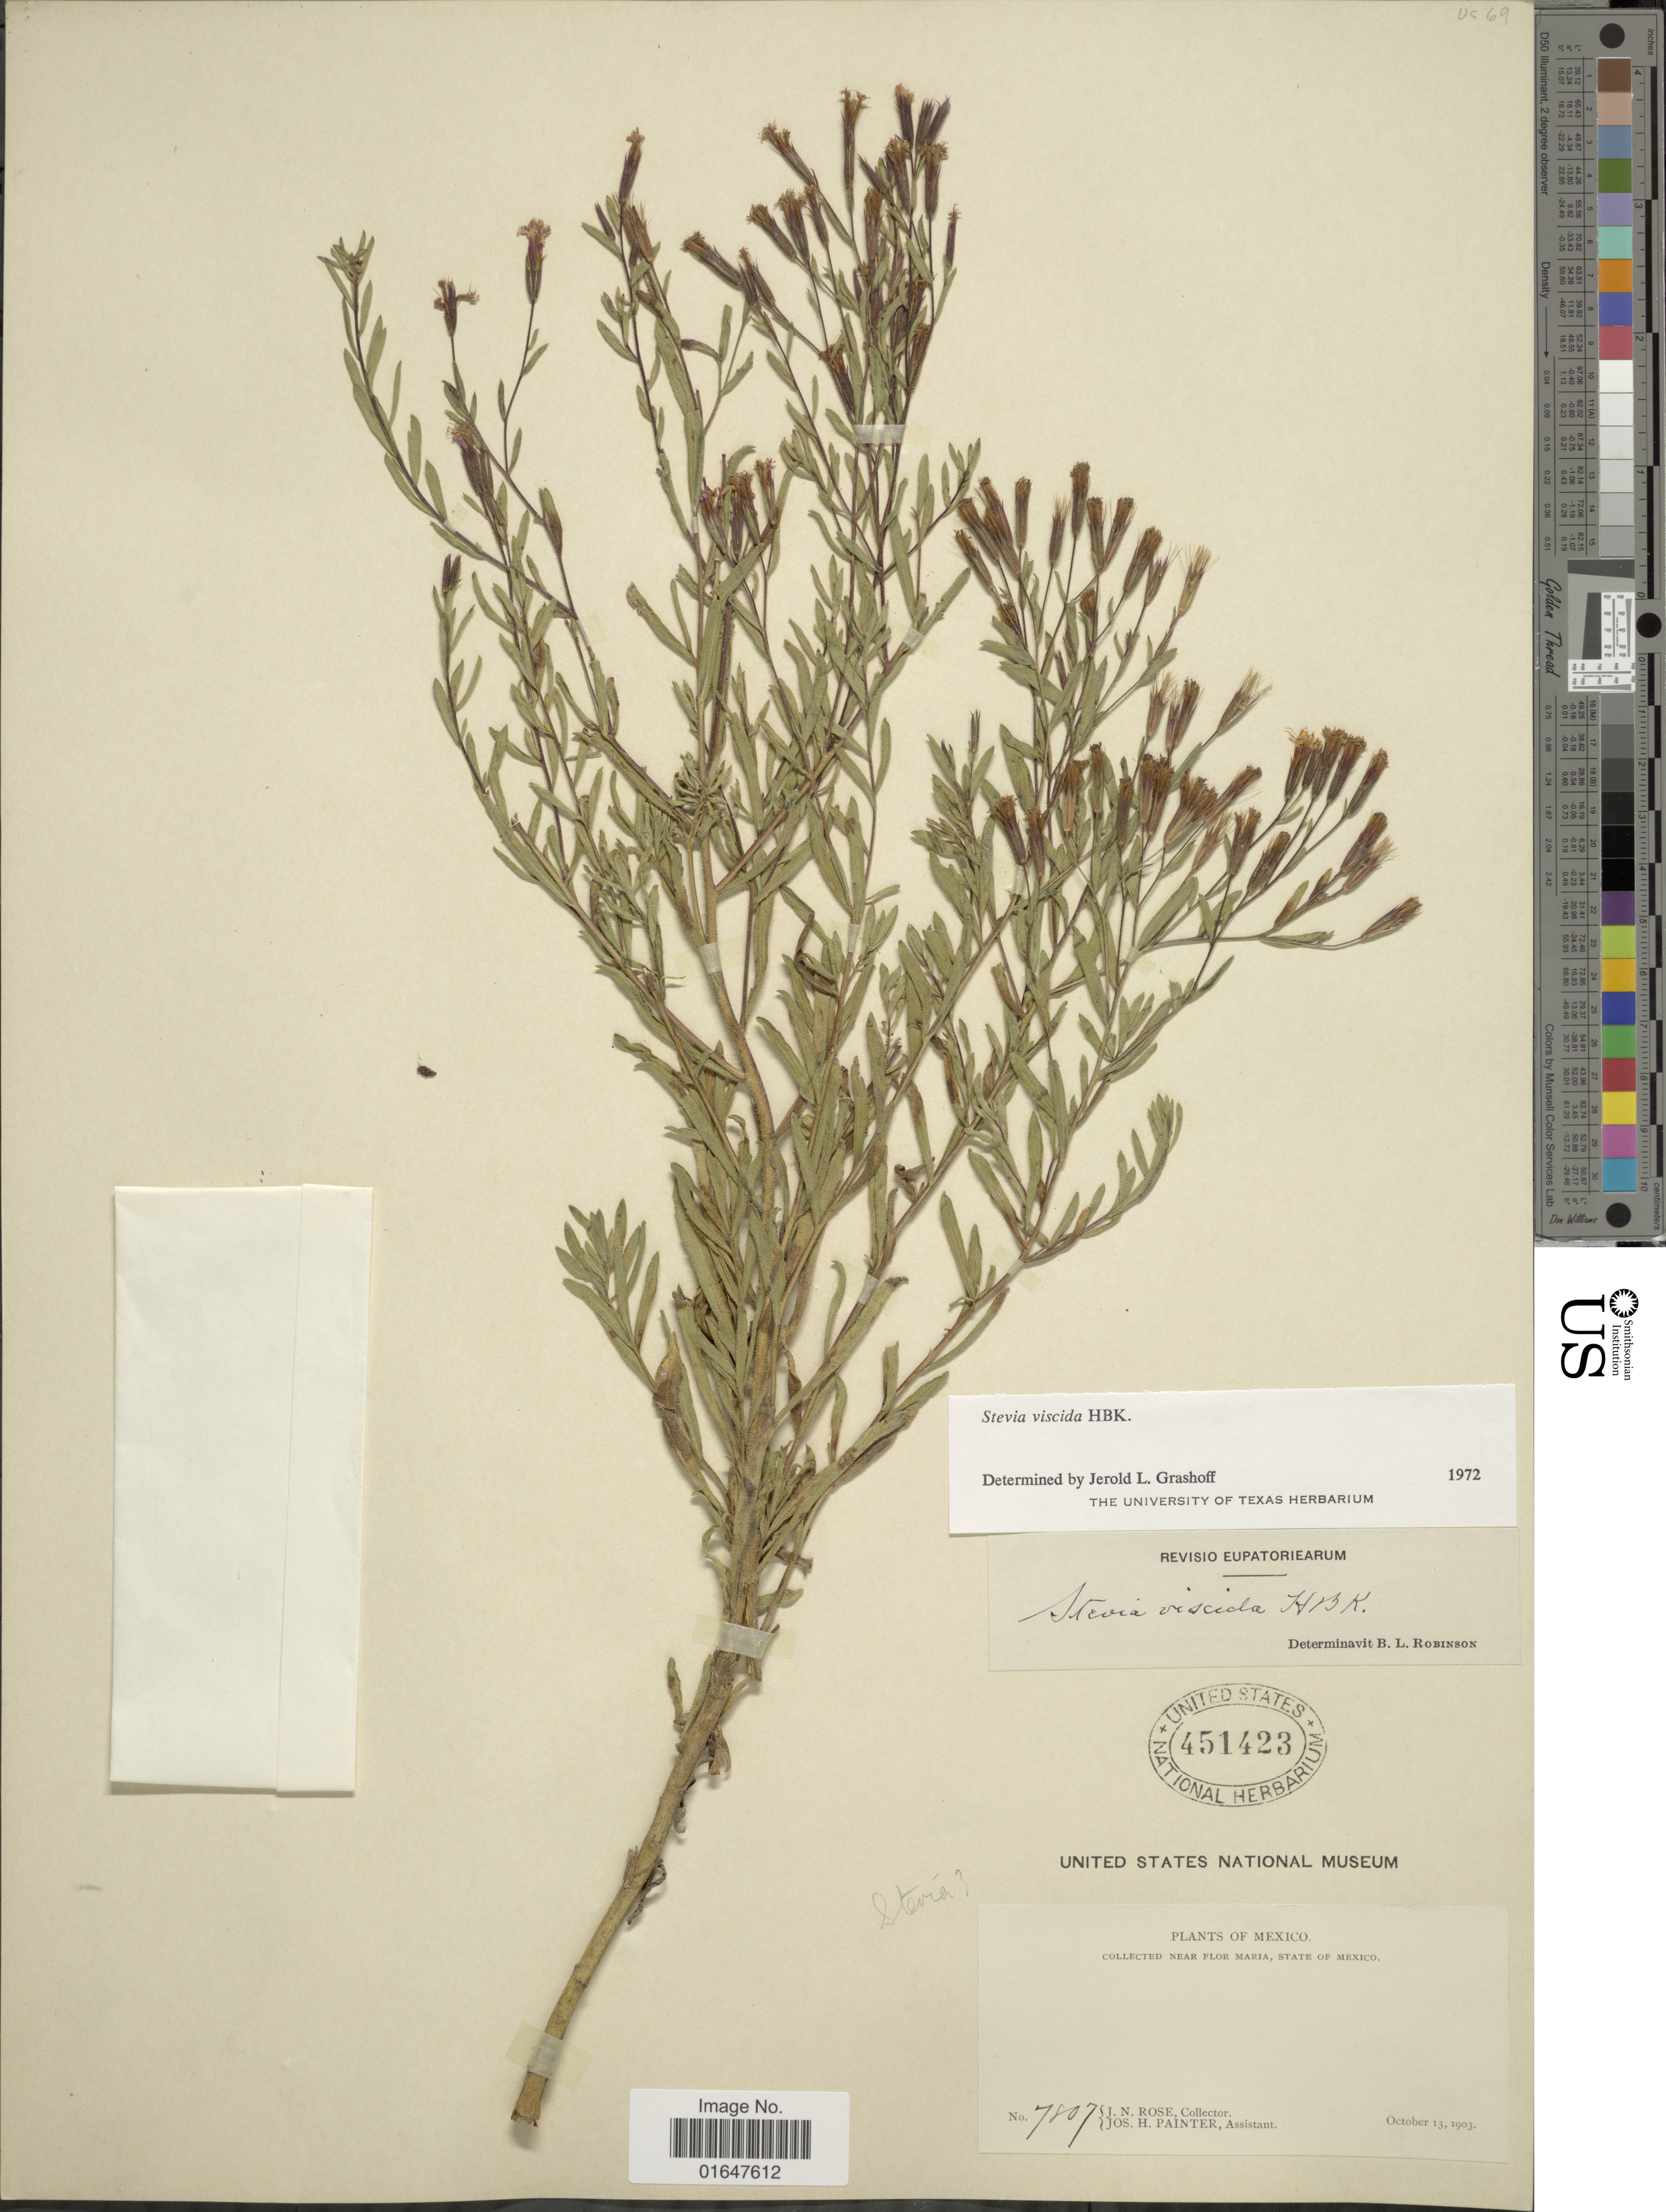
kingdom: Plantae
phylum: Tracheophyta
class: Magnoliopsida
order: Asterales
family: Asteraceae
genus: Stevia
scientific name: Stevia viscida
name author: Kunth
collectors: J. N. Rose & J. H. Painter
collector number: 7807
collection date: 1903-10-13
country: Mexico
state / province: México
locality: Near Flor Maria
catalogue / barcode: US 451423